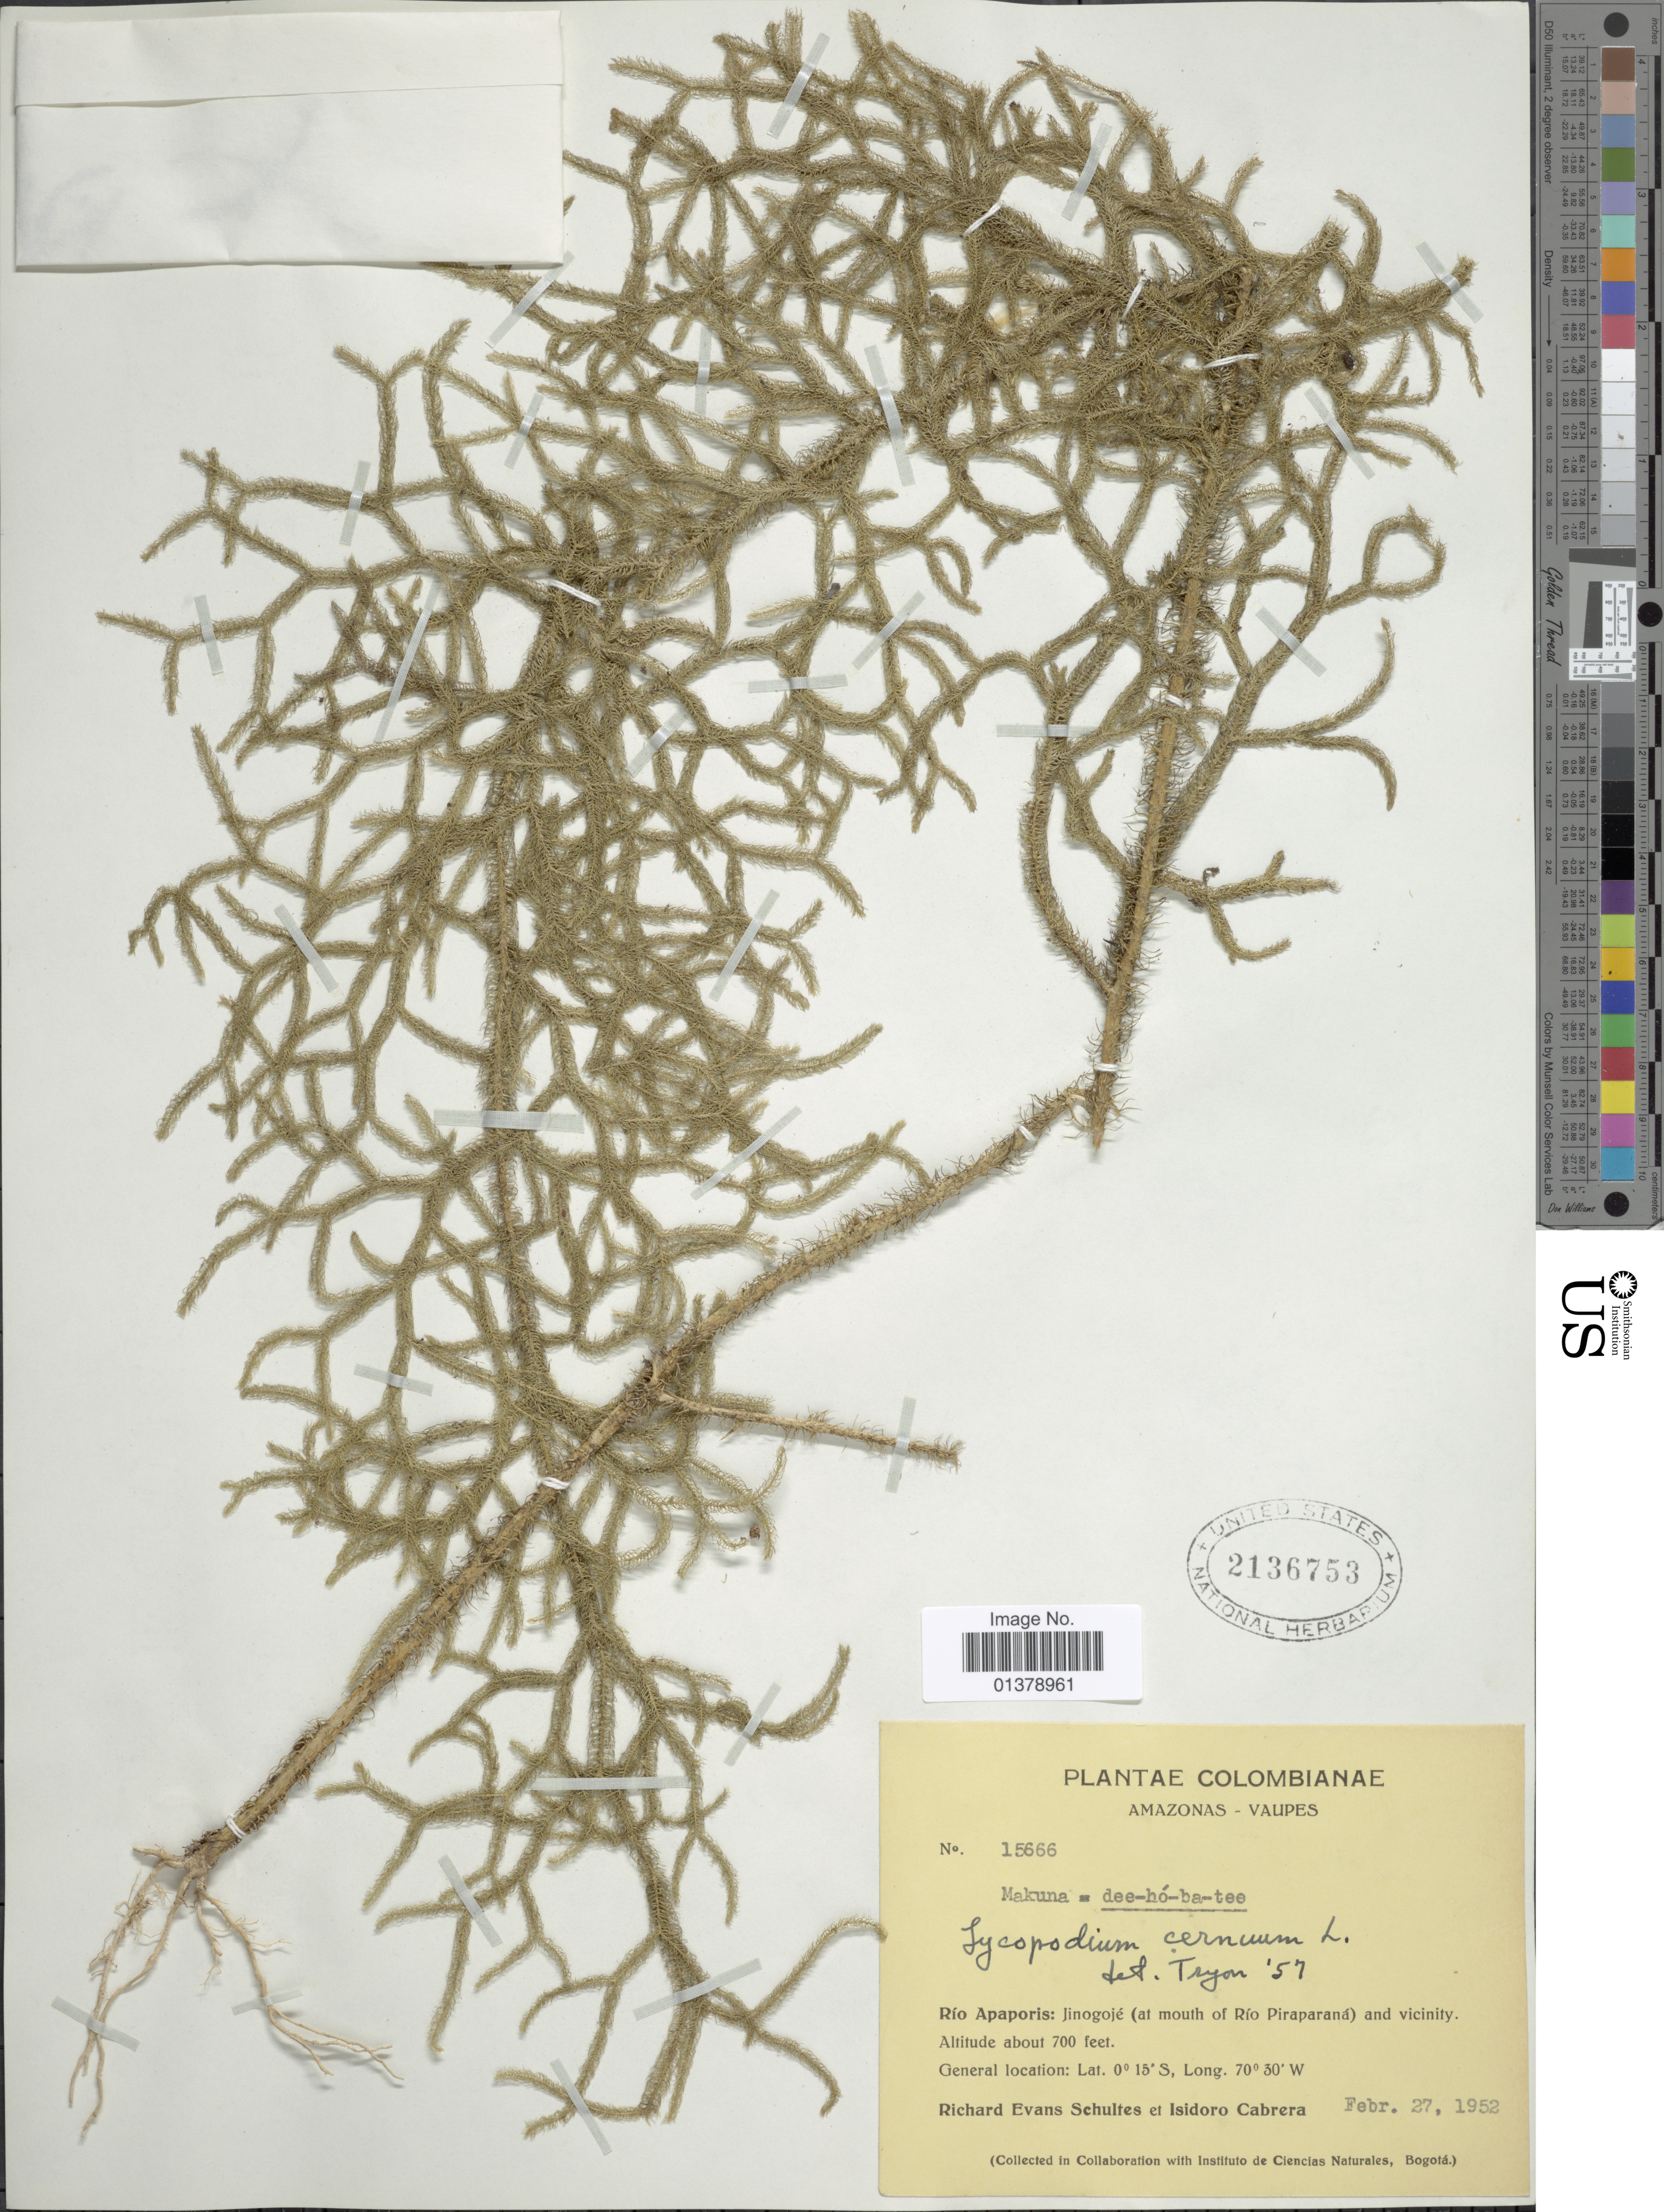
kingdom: Plantae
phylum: Tracheophyta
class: Lycopodiopsida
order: Lycopodiales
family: Lycopodiaceae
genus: Palhinhaea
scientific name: Palhinhaea cernua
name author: (L.) Vasc. & Franco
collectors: R. E. Schultes & I. Cabrera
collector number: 15666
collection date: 1952-02-27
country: Colombia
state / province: Vaupés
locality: Amazonas, Rio Apaporis: Jinogojé(at mouth of Rio Piraparand) and vicinity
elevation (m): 213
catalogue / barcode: US 2136753